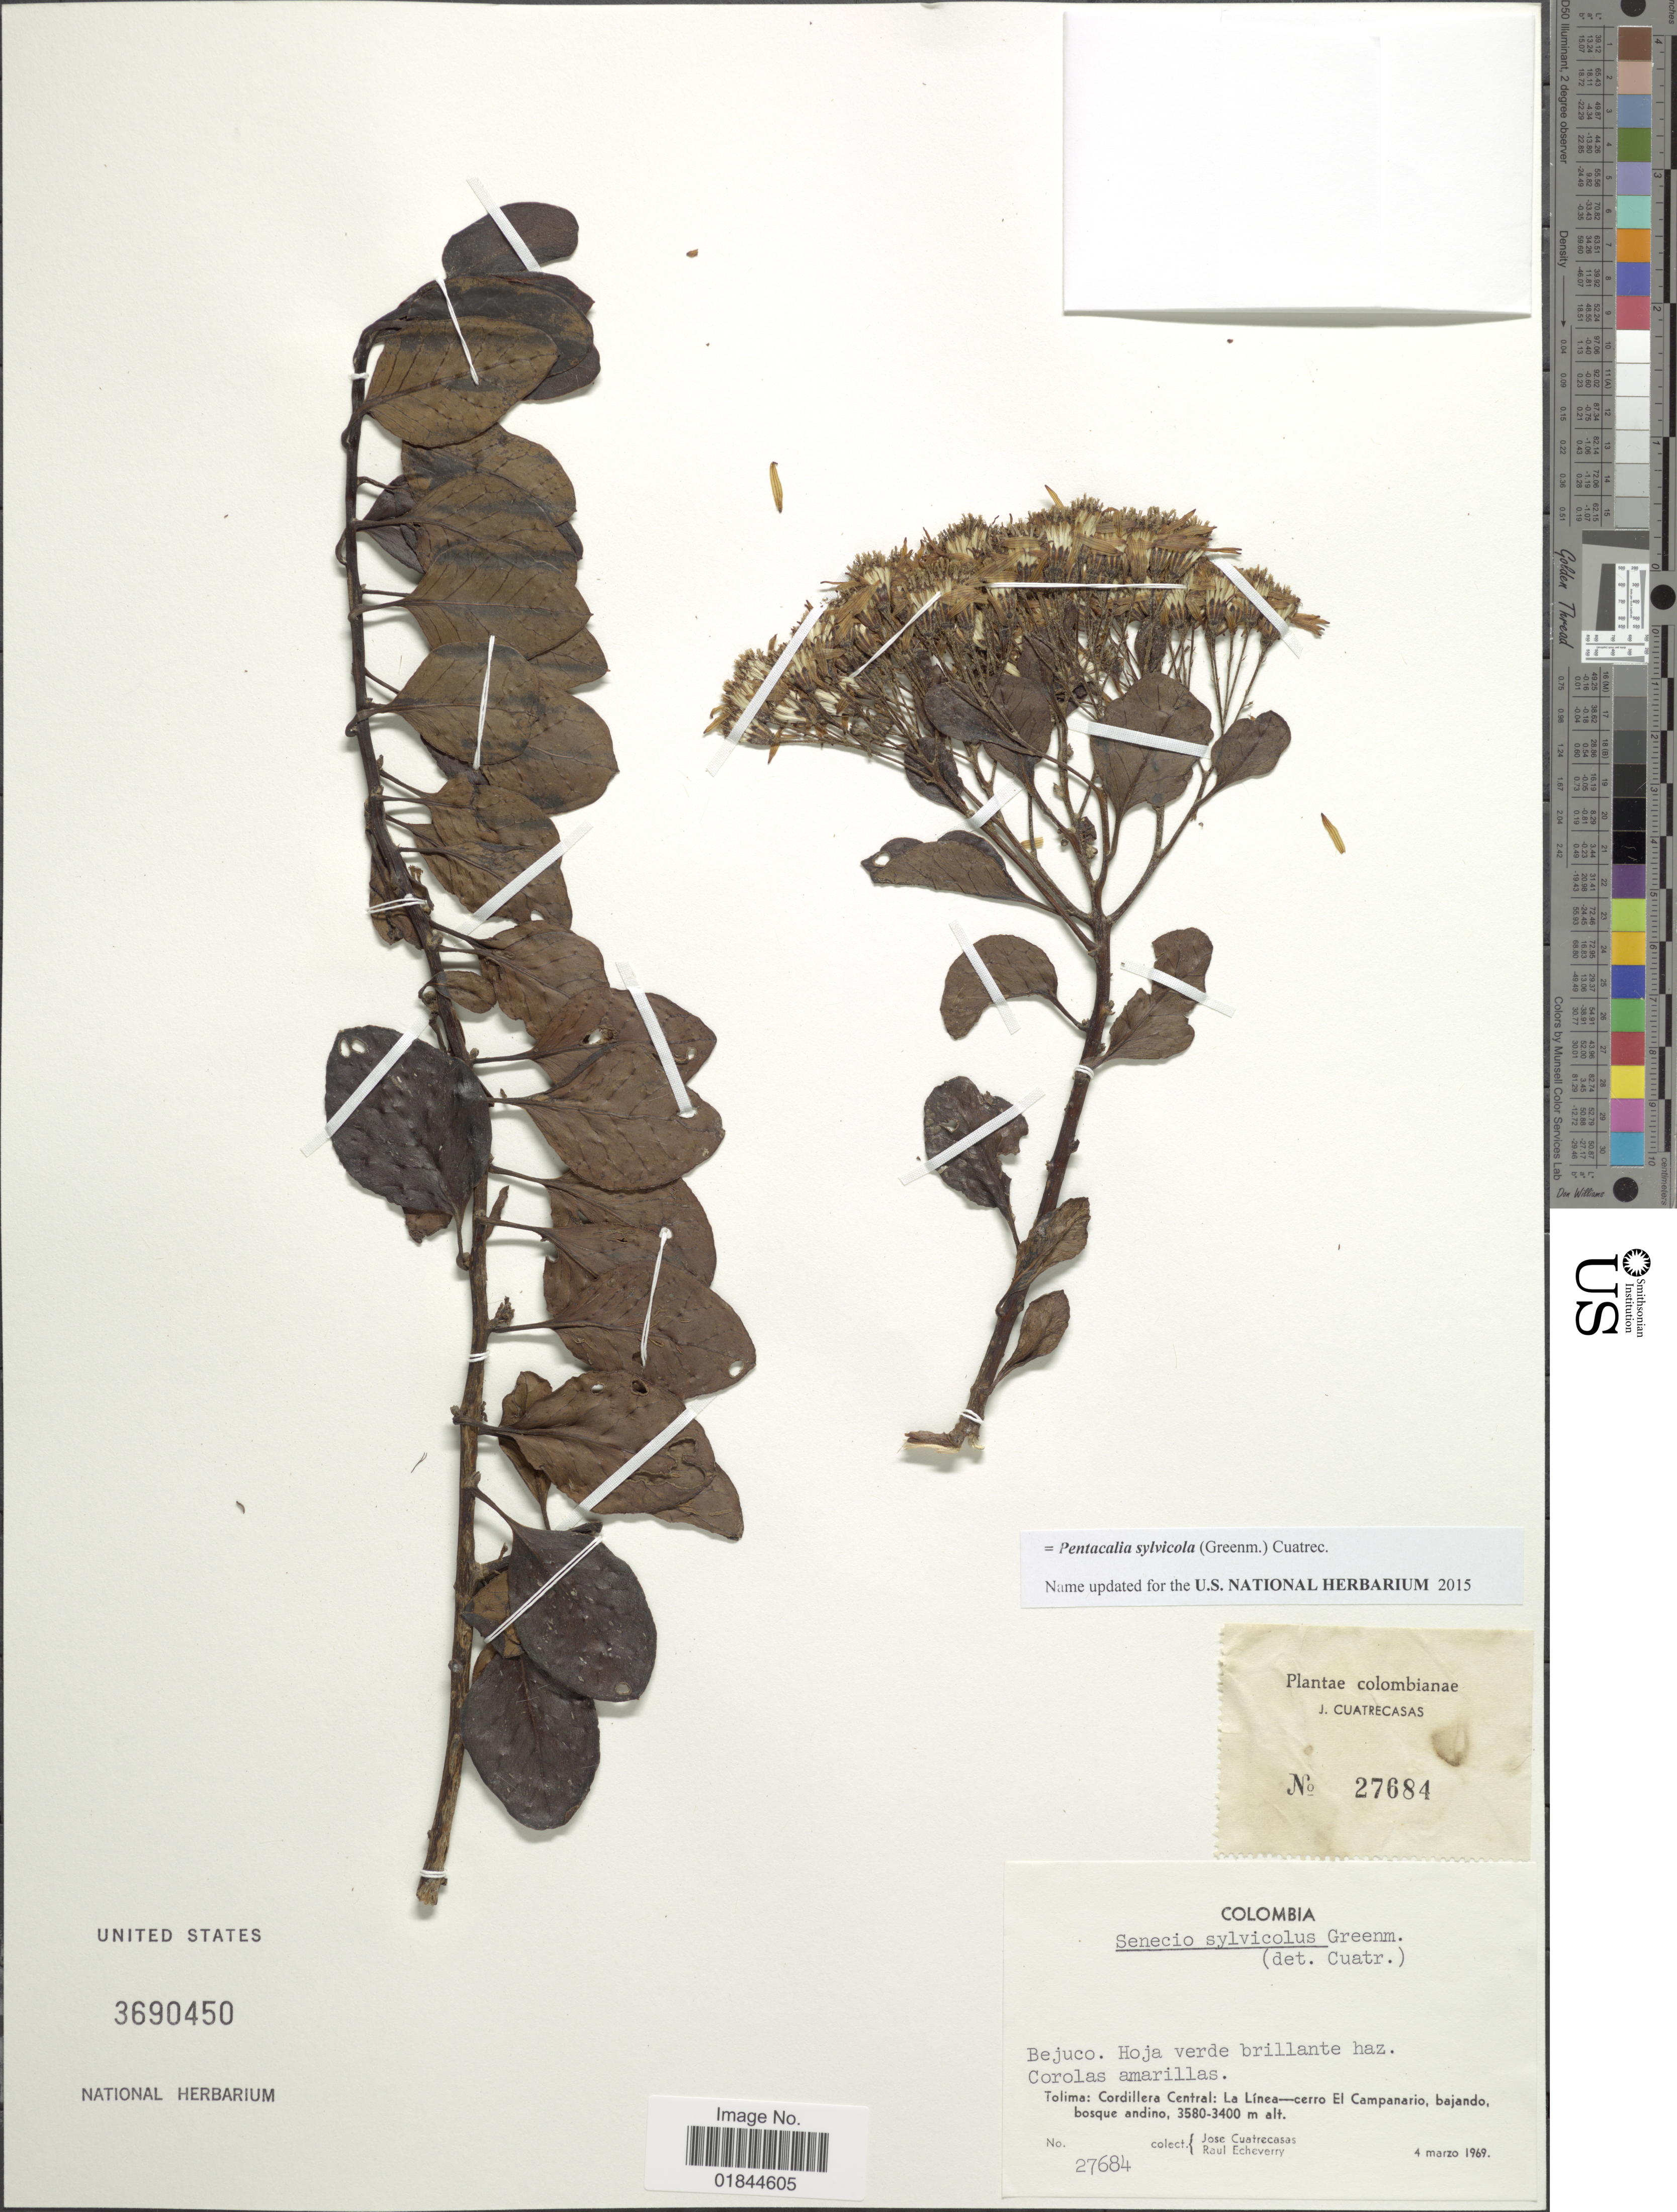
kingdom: Plantae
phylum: Tracheophyta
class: Magnoliopsida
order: Asterales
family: Asteraceae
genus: Pentacalia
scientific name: Pentacalia sylvicola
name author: (Greenm.) Cuatrec.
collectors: J. Cuatrecasas & R. Echeverry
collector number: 27684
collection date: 1969-03-04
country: Colombia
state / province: Tolima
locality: Cordillera Central, La Linea, Cerro El Campanario, Bajando, bosque andino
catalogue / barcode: US 3690450